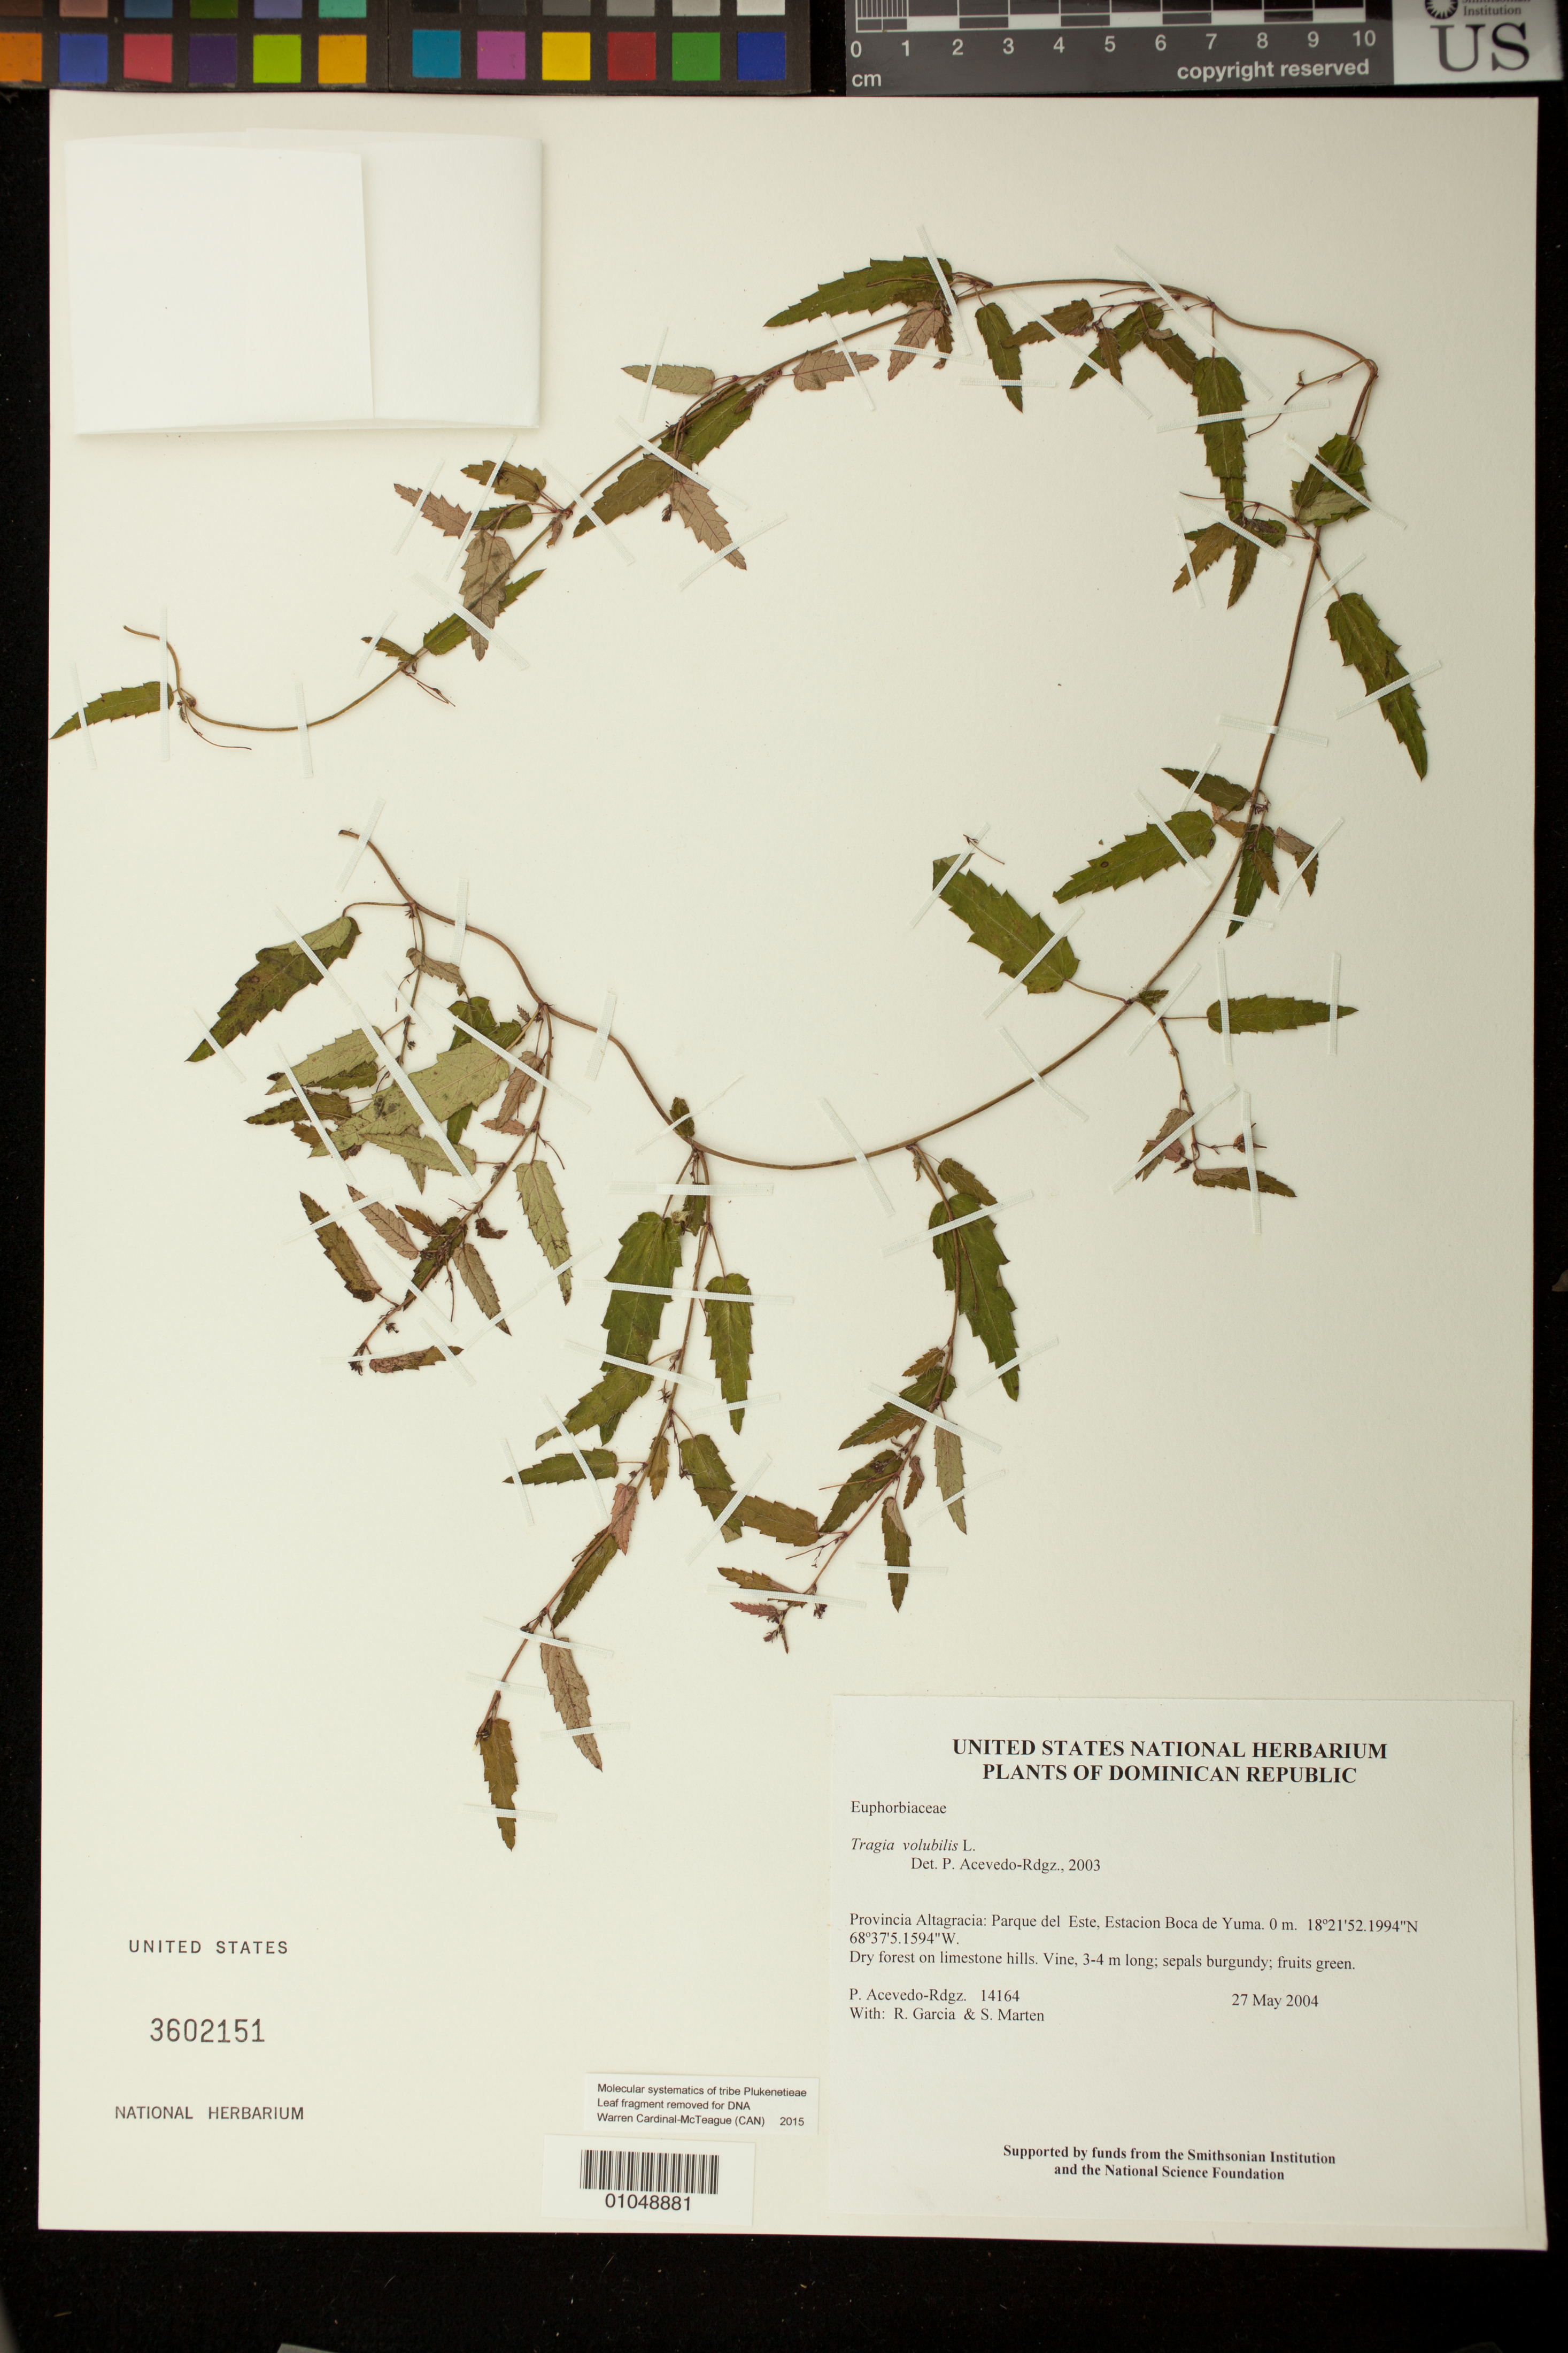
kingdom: Plantae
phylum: Tracheophyta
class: Magnoliopsida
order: Malpighiales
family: Euphorbiaceae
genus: Tragia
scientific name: Tragia volubilis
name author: L.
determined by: Acevedo-Rodríguez, P., (BOT), Smithsonian Institution - National Museum of Natural History (UNITED STATES)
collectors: P. Acevedo-Rodr., R. G. García & S. Marten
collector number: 14164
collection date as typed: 27 May 2004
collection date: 2004-05-27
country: Dominican Republic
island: Hispaniola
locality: Provincia Altagracia: Parque del Este, Estacion Boca de Yuma.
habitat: Dry forest on limestone hills.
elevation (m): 0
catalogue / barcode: US 3602151